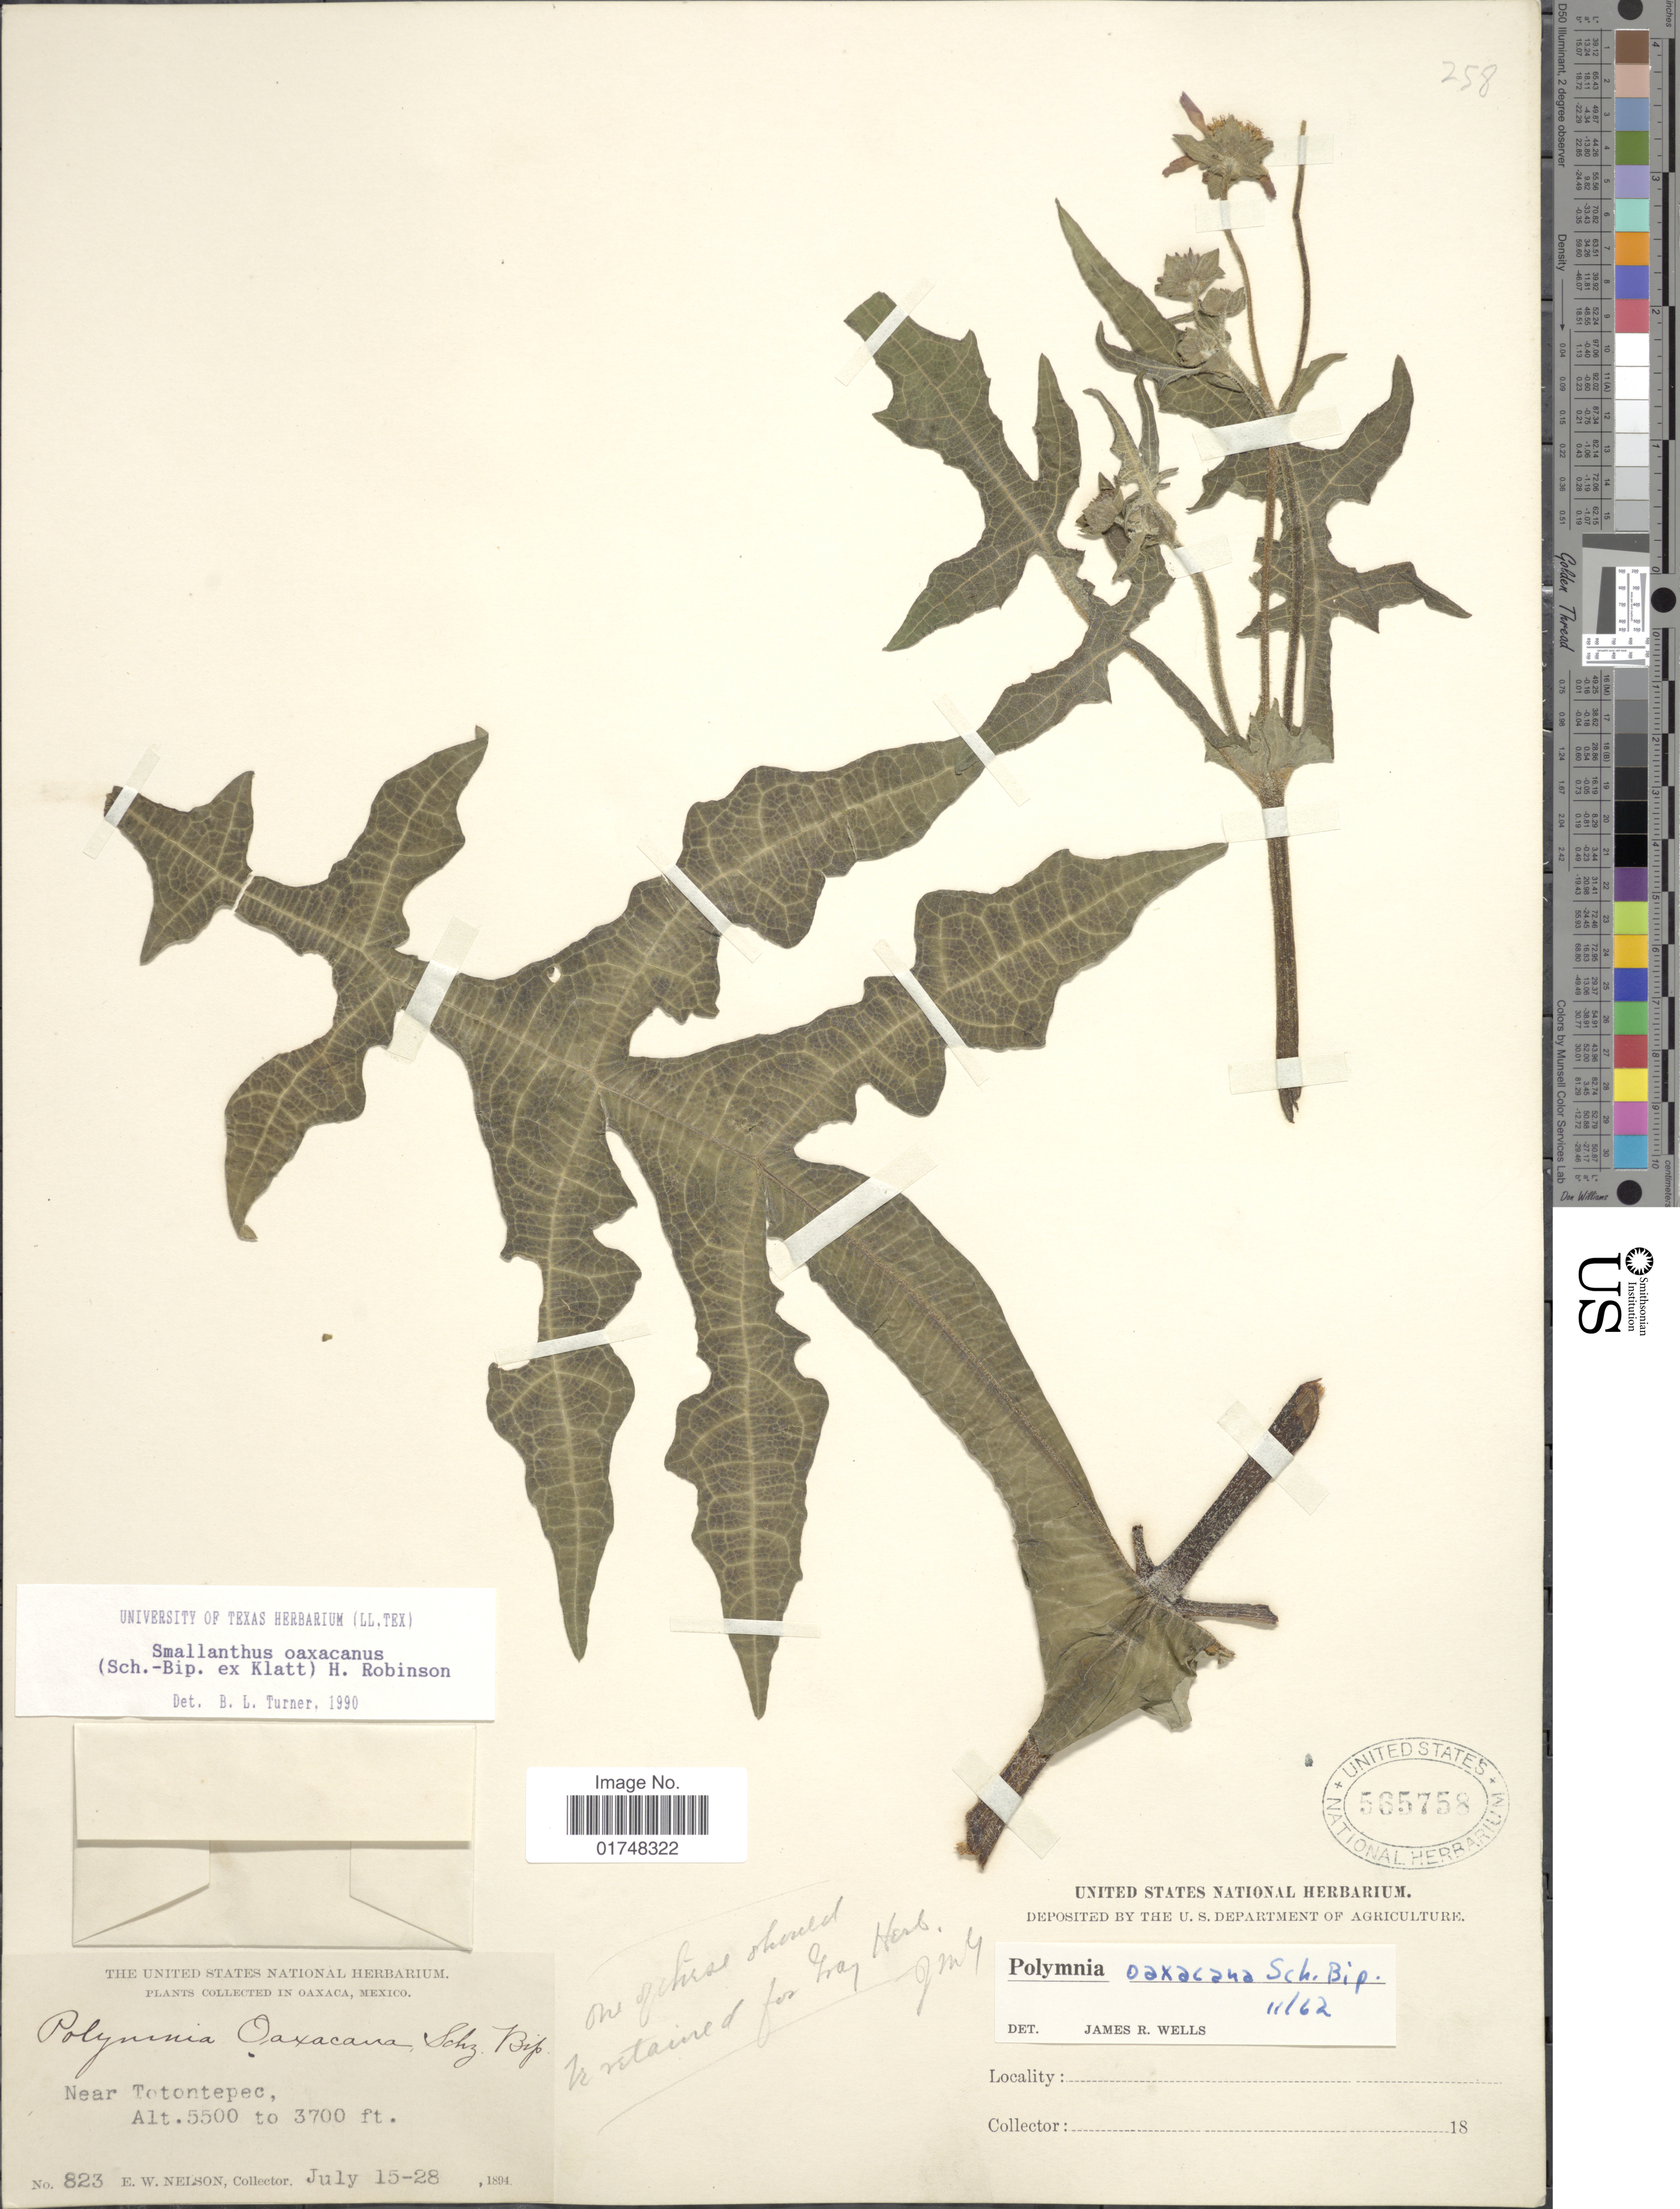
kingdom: Plantae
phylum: Tracheophyta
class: Magnoliopsida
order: Asterales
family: Asteraceae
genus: Smallanthus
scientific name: Smallanthus oaxacanus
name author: (Sch. Bip. ex Klatt) H. Rob.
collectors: E. W. Nelson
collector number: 823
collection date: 1894-07-15/1894-07-28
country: Mexico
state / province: Oaxaca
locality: Near Totontepec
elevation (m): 1128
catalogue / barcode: US 565758